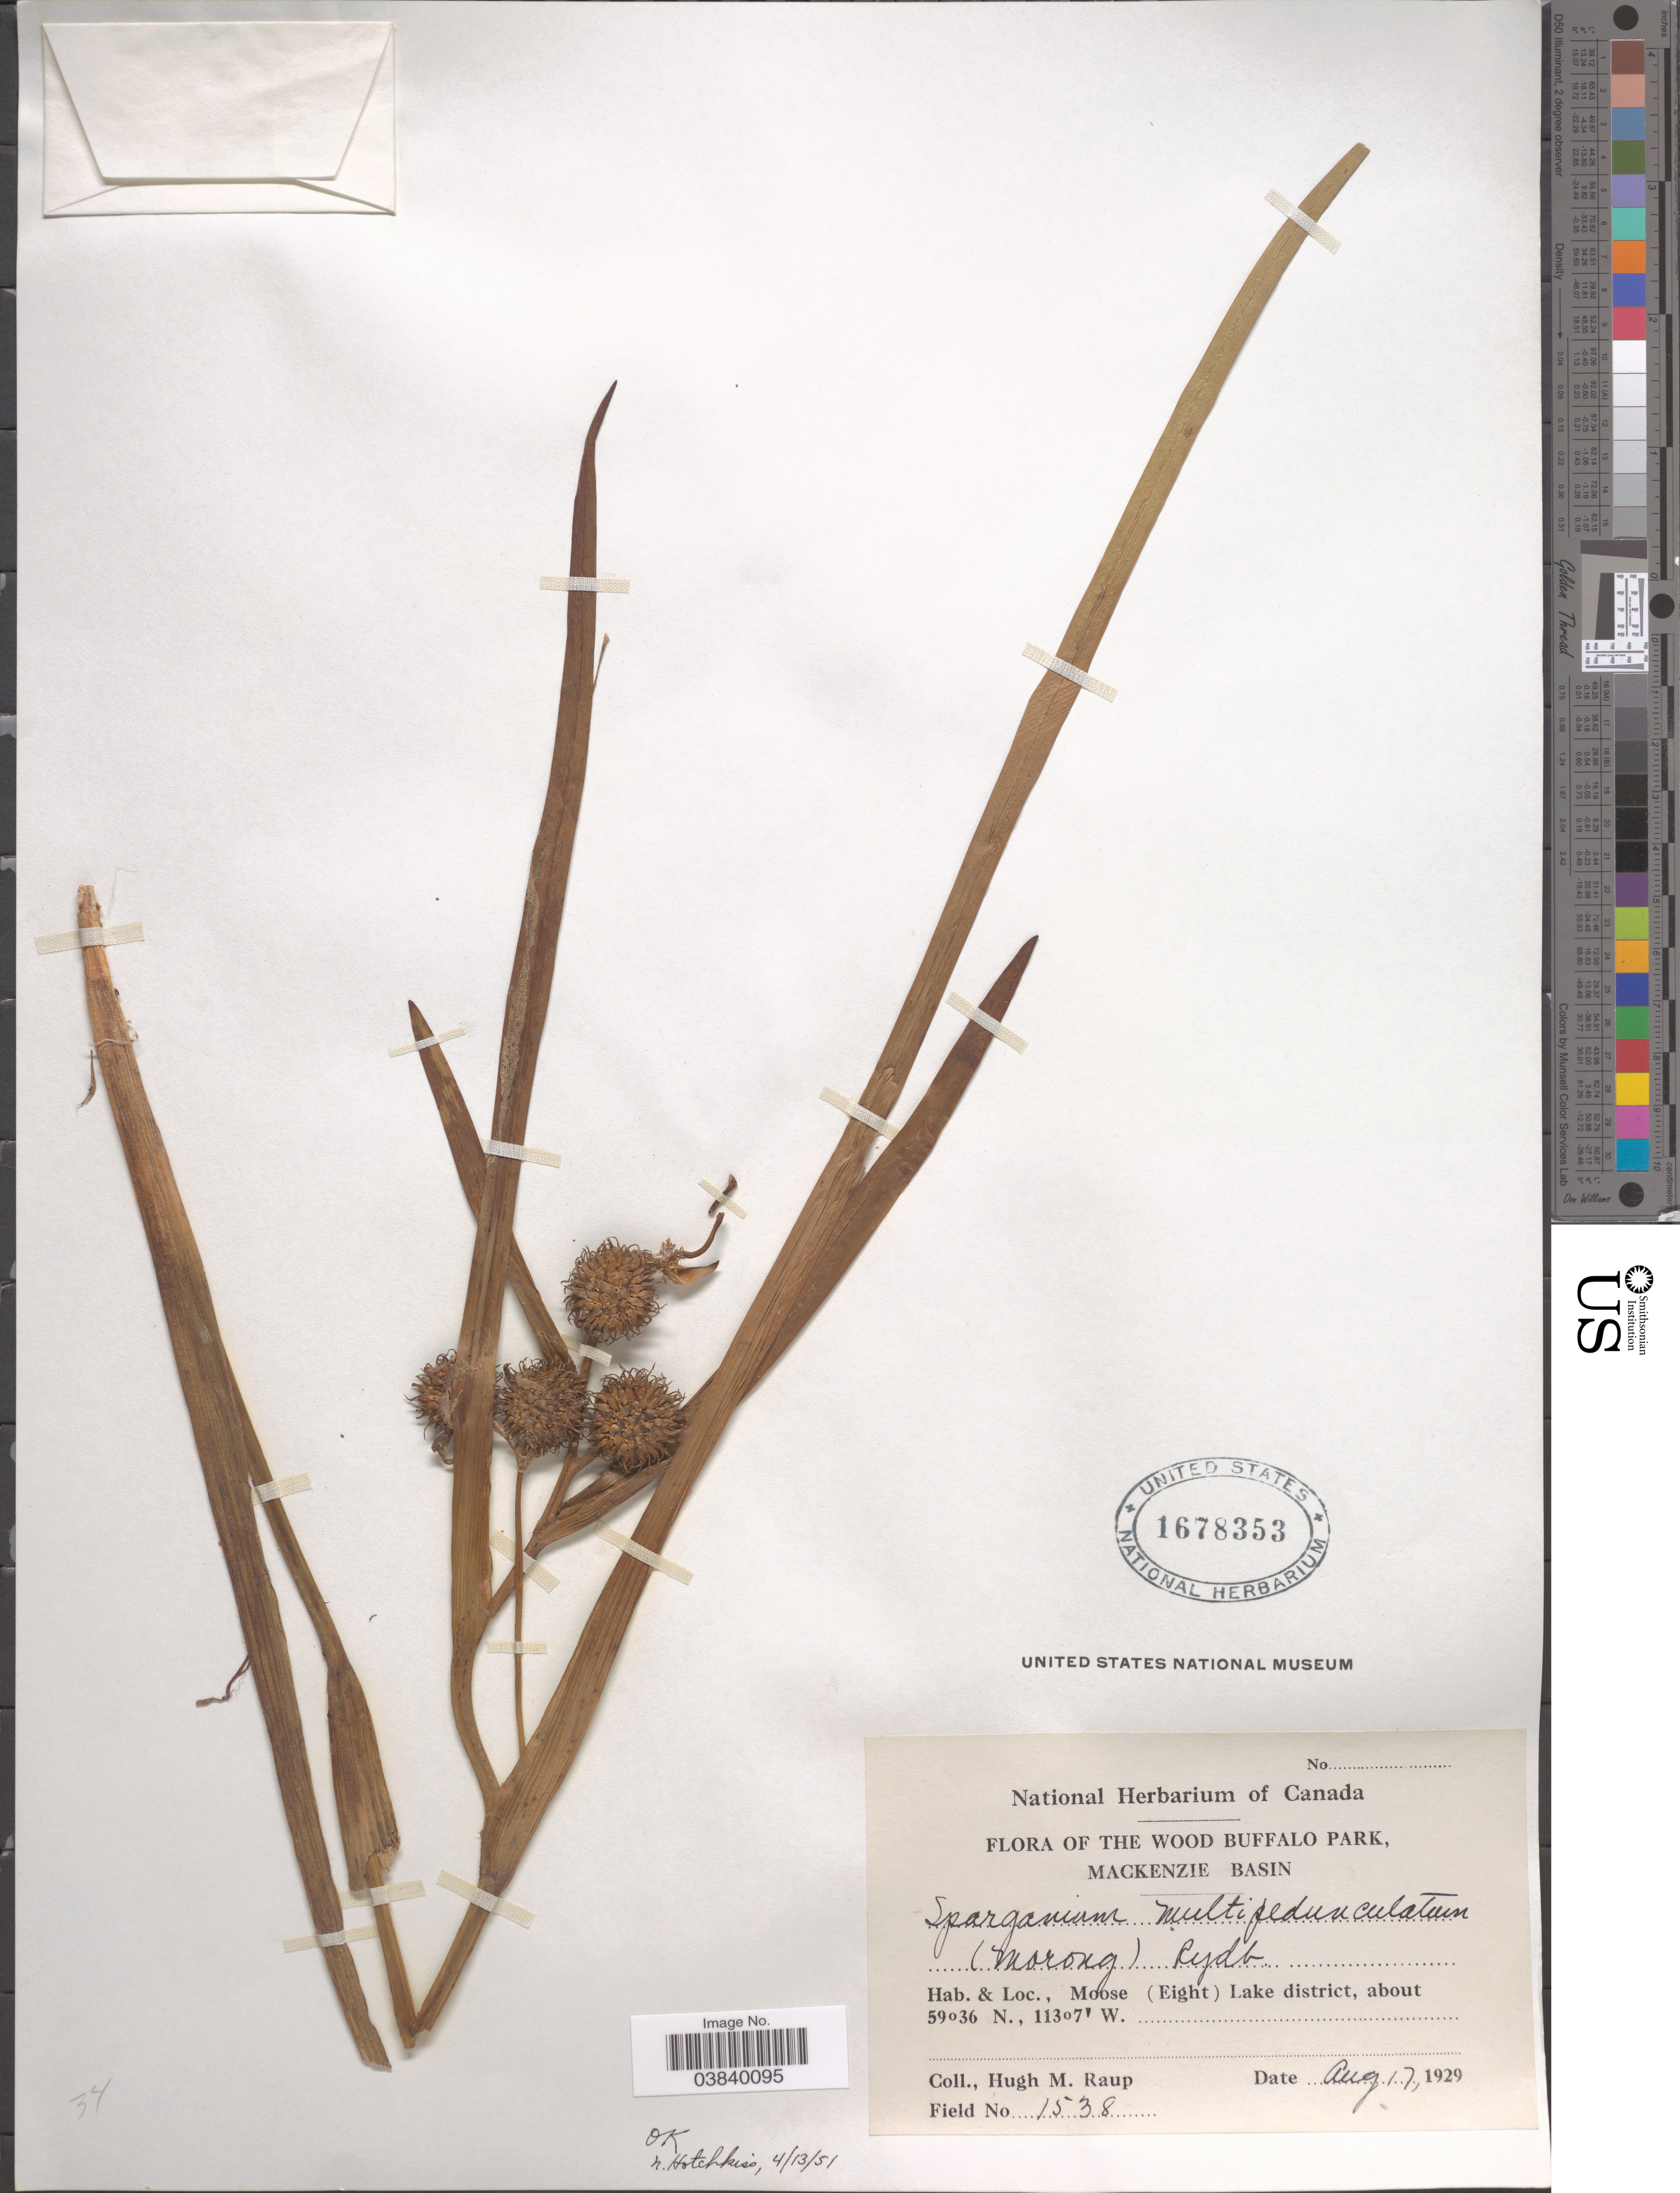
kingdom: Plantae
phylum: Tracheophyta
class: Liliopsida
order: Poales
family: Typhaceae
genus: Sparganium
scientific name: Sparganium angustifolium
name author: Michx.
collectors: H. Raup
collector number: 1538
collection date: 1929-08-17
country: Canada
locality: Wood Buffalo Park, Mackenzie Basin. Moose (Eight) Lake district.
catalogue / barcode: US 1678353